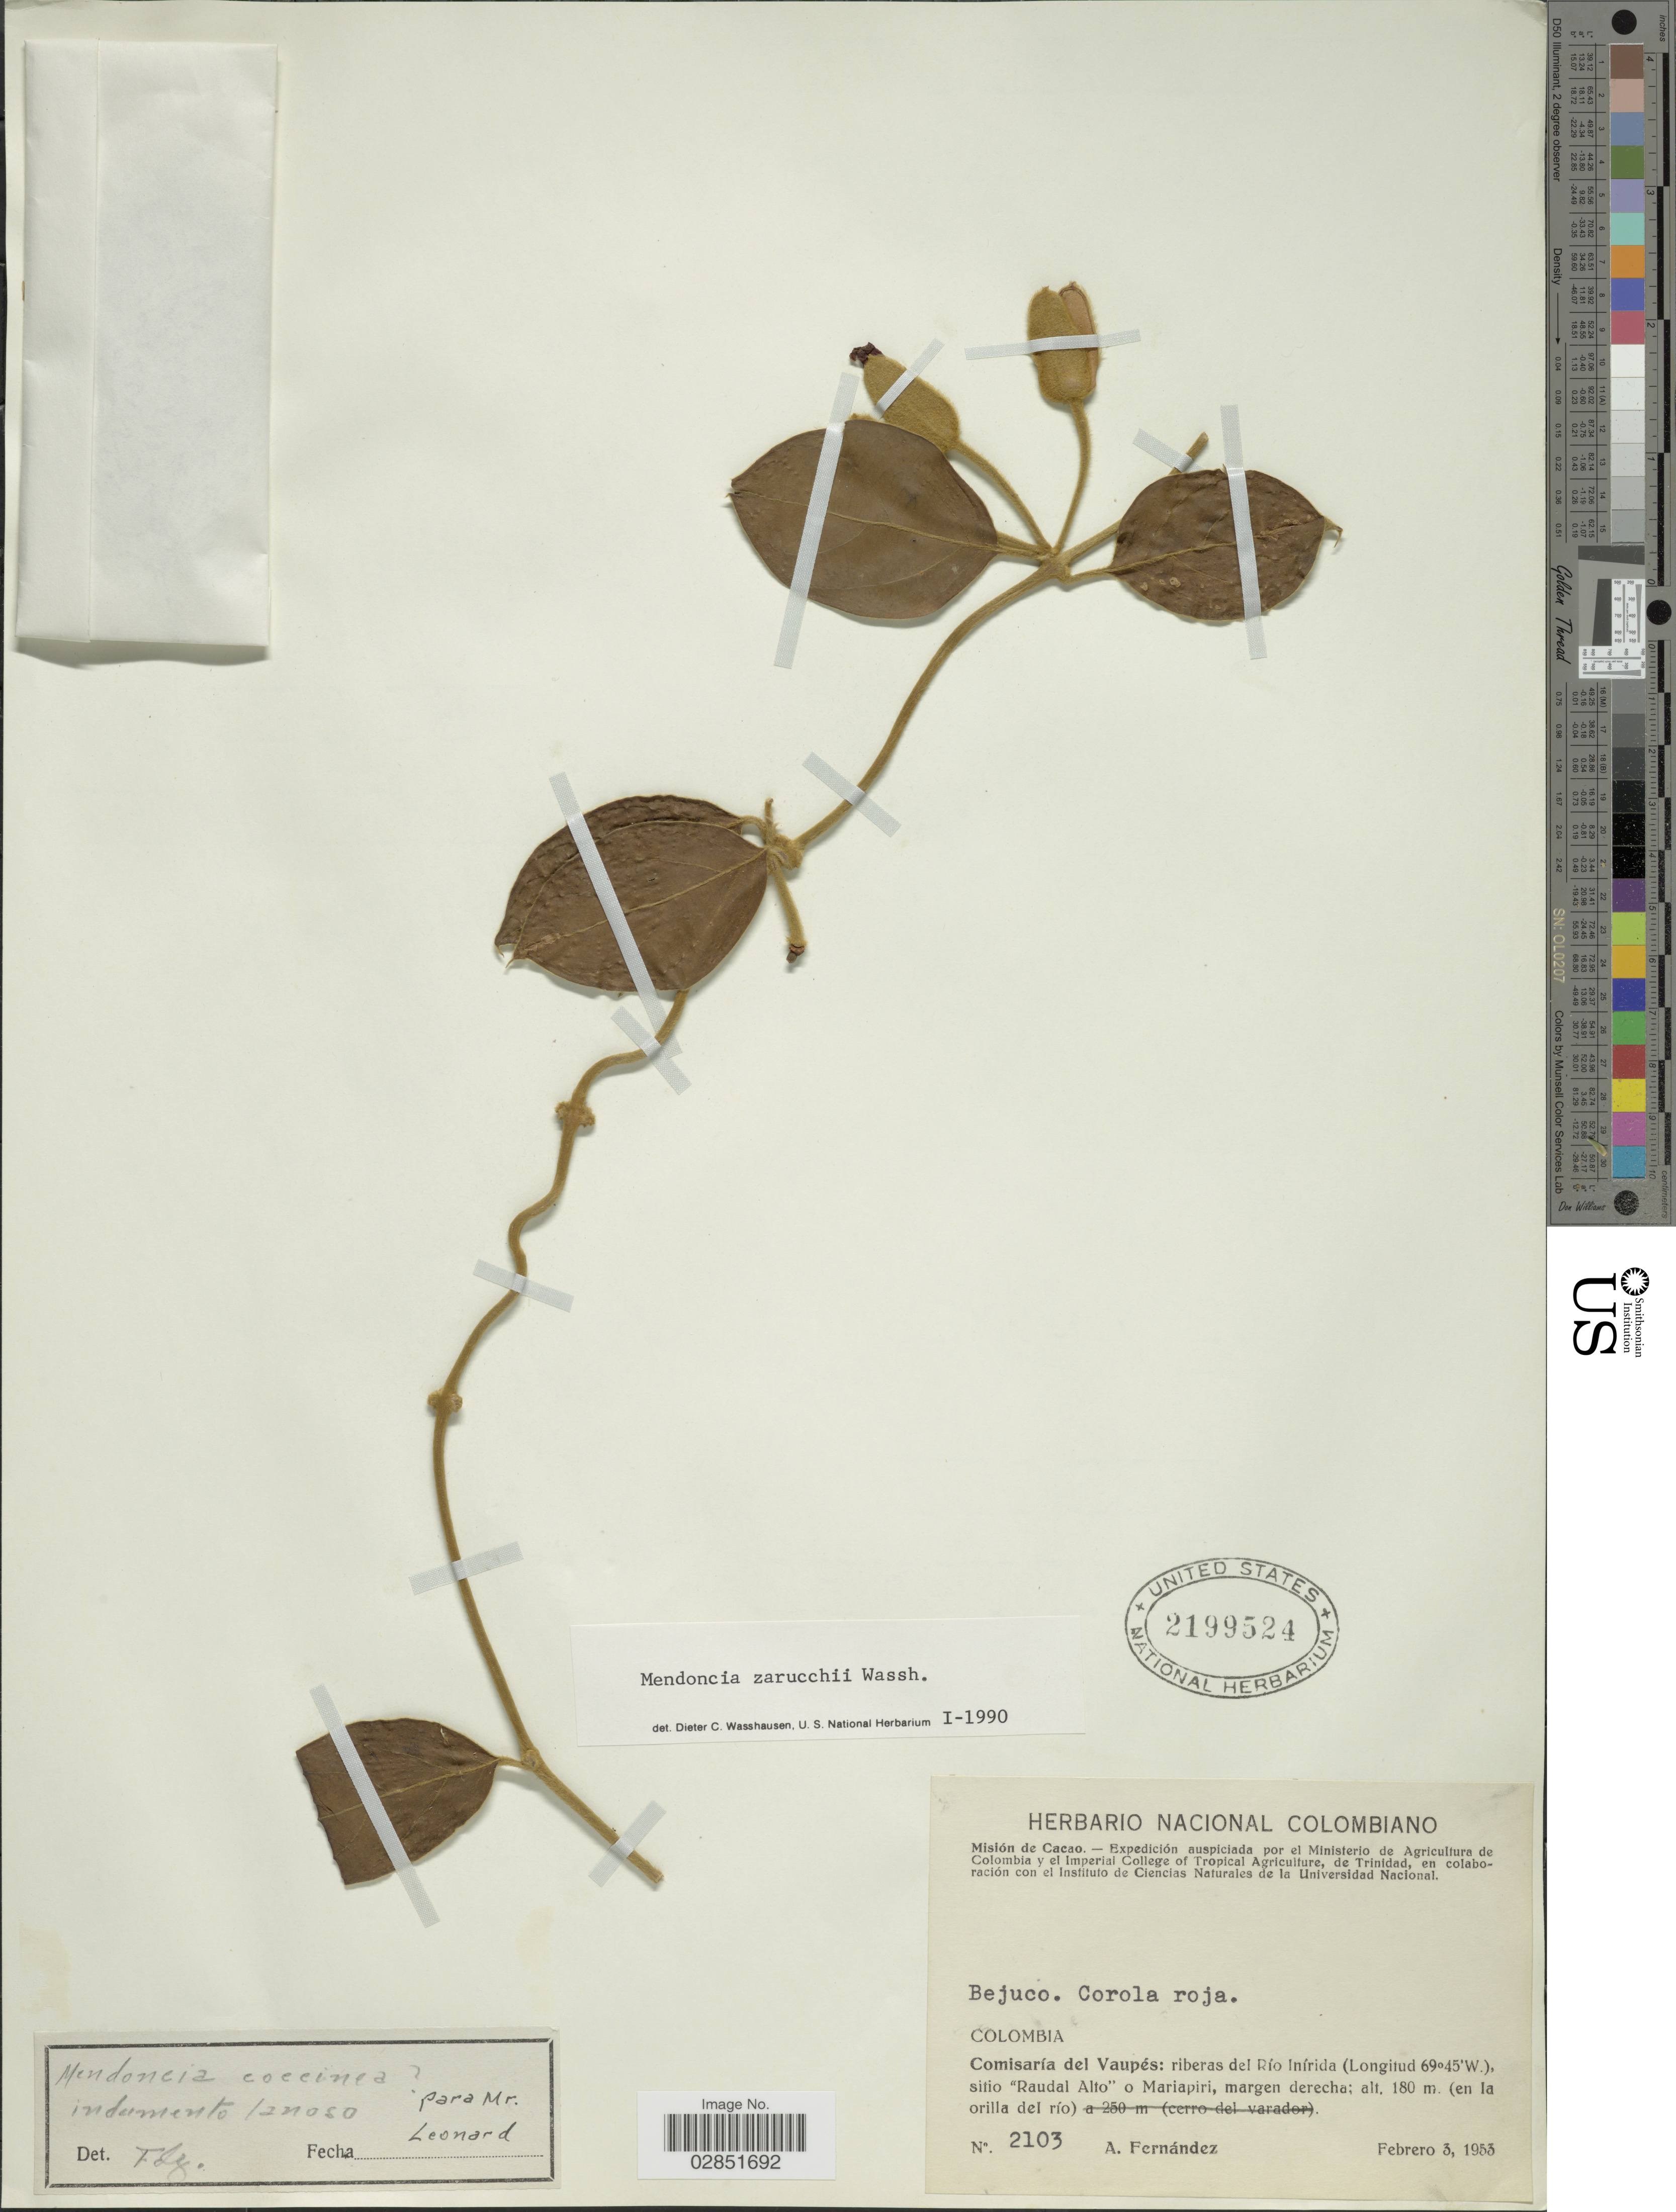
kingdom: Plantae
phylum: Tracheophyta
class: Magnoliopsida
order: Lamiales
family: Acanthaceae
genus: Mendoncia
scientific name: Mendoncia zarucchii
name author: Wassh.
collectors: A. Fernández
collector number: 2103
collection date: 1953-02-03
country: Colombia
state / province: Vaupés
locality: Comisaría del Vaupés: riberas del Río Inírida sitio "Raudal Alto" o Mariapiri, margen derecha.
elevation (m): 180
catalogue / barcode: US 2199524